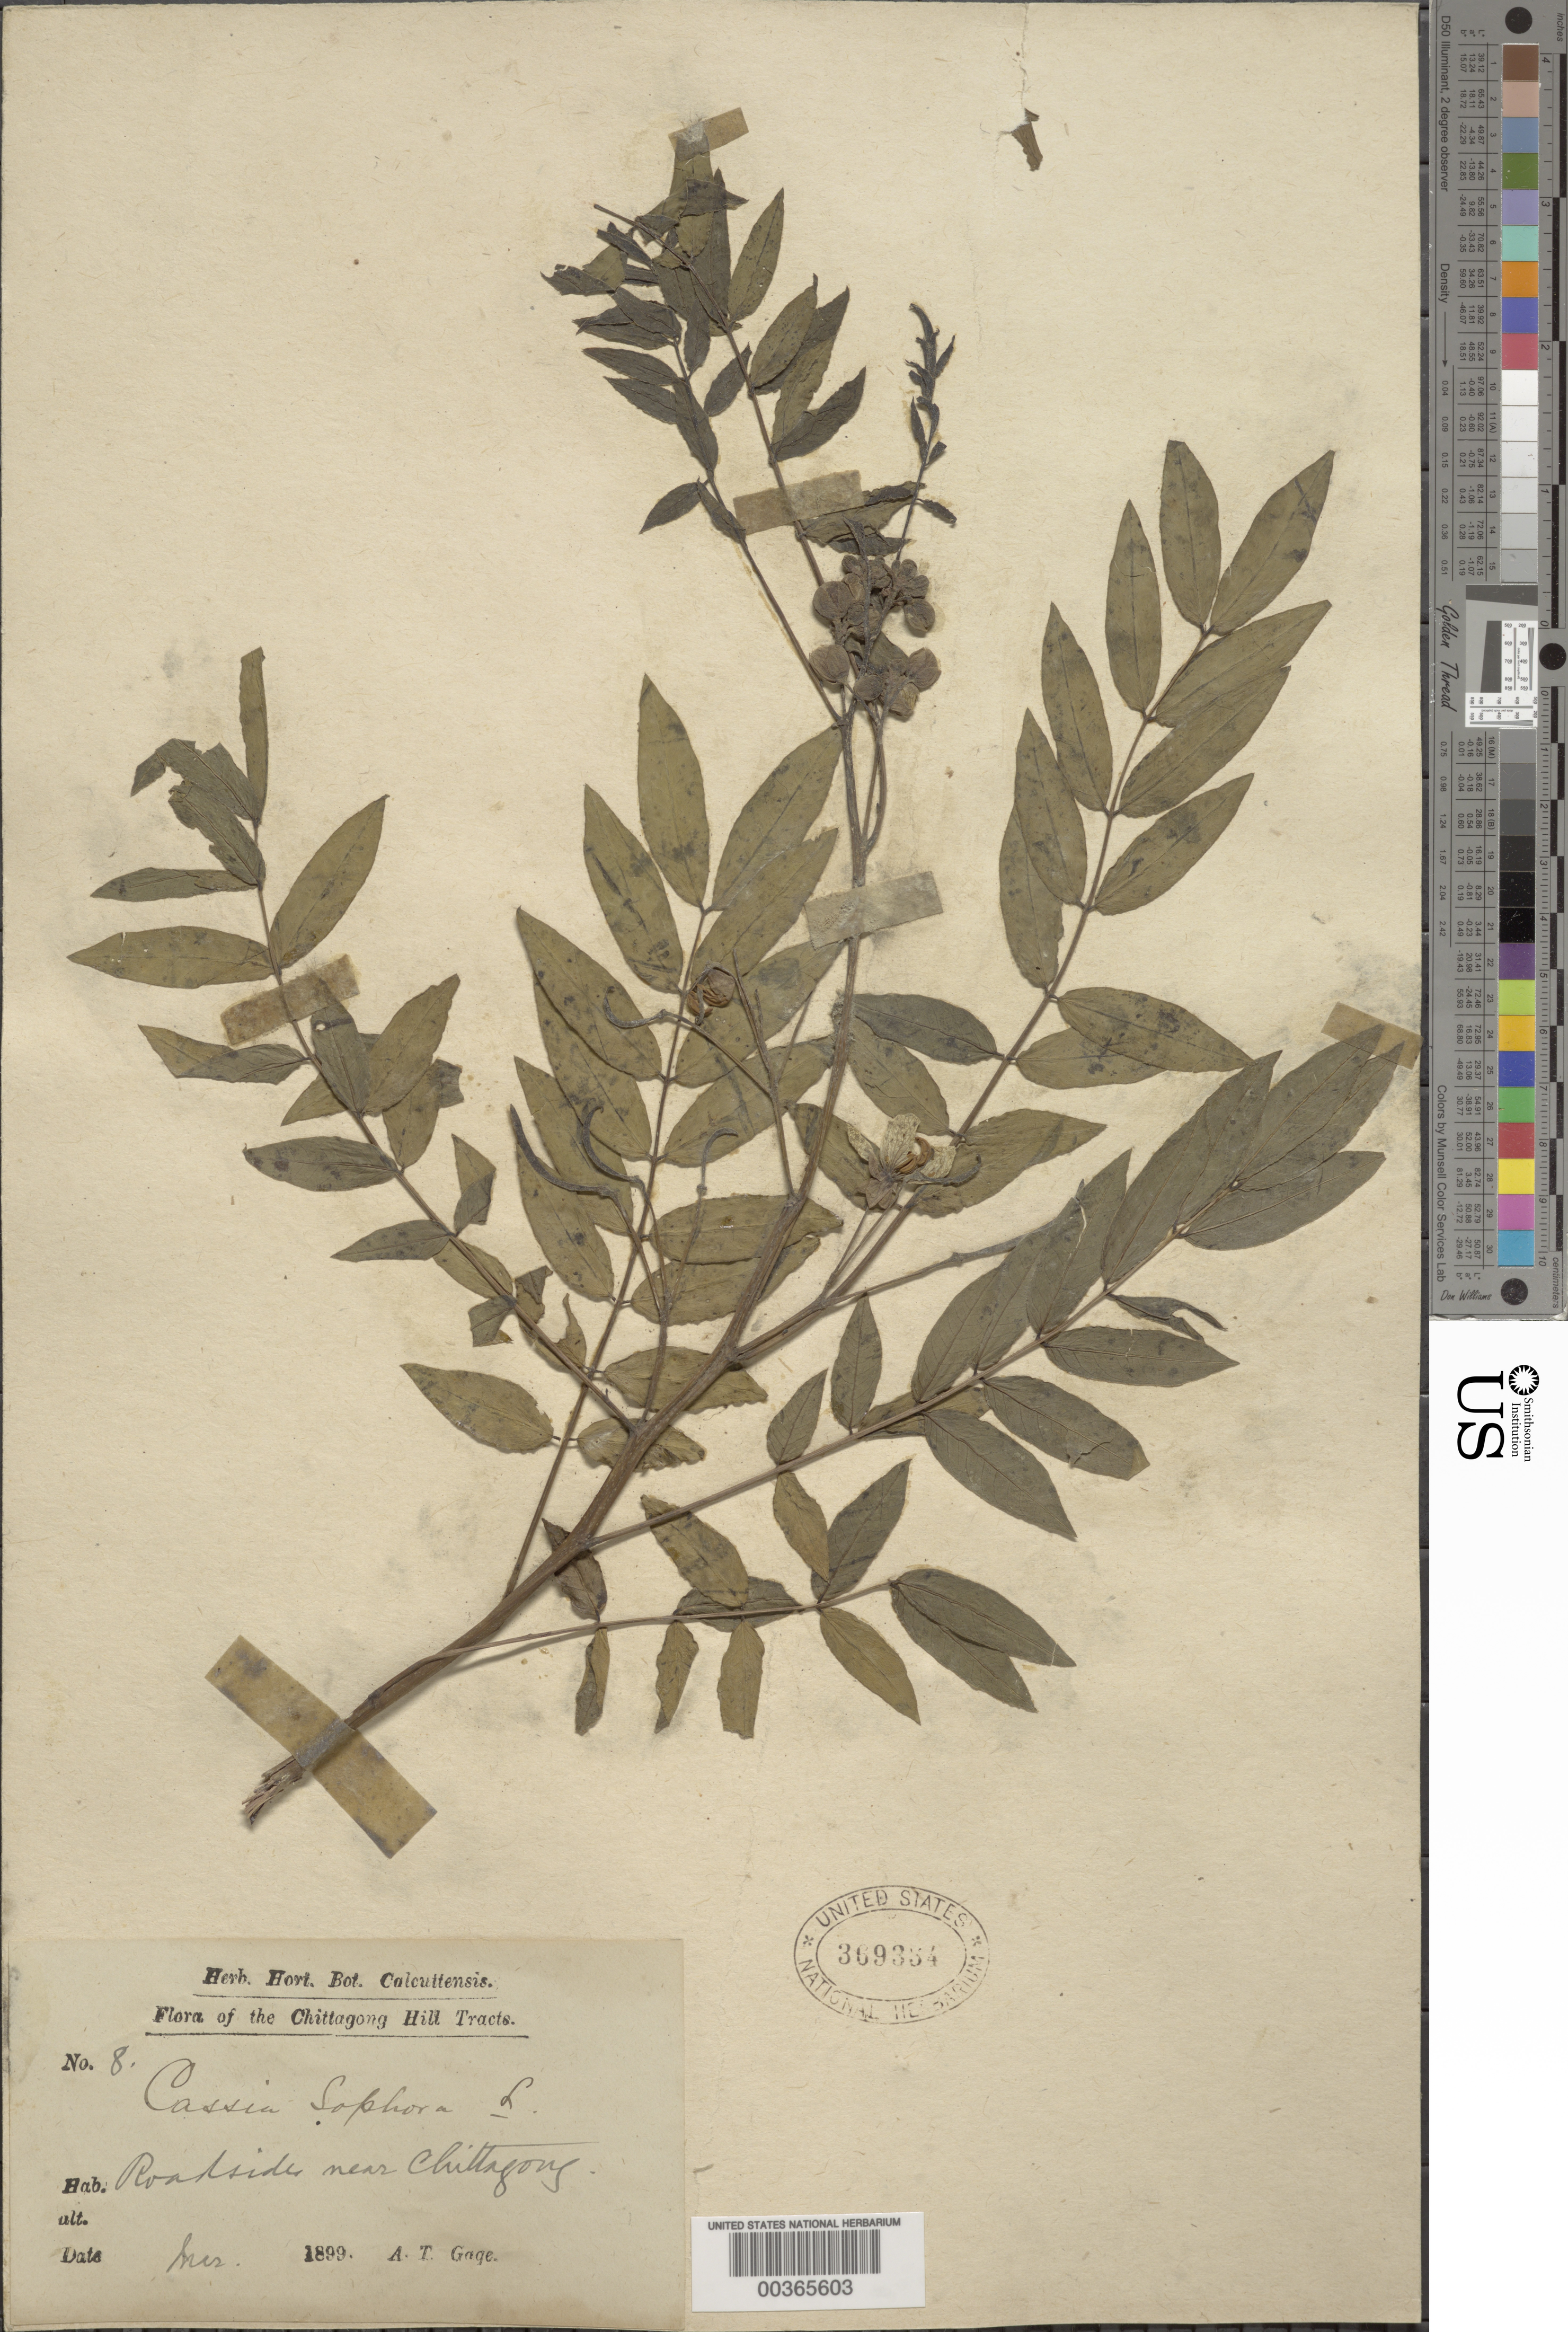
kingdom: Plantae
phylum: Tracheophyta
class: Magnoliopsida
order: Fabales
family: Fabaceae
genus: Senna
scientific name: Senna sophera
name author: (L.) Roxb.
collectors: A. Gage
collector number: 8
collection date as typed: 1899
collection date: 1899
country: Bangladesh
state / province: Chittagong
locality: Roadside near Chittagong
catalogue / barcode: US 369334